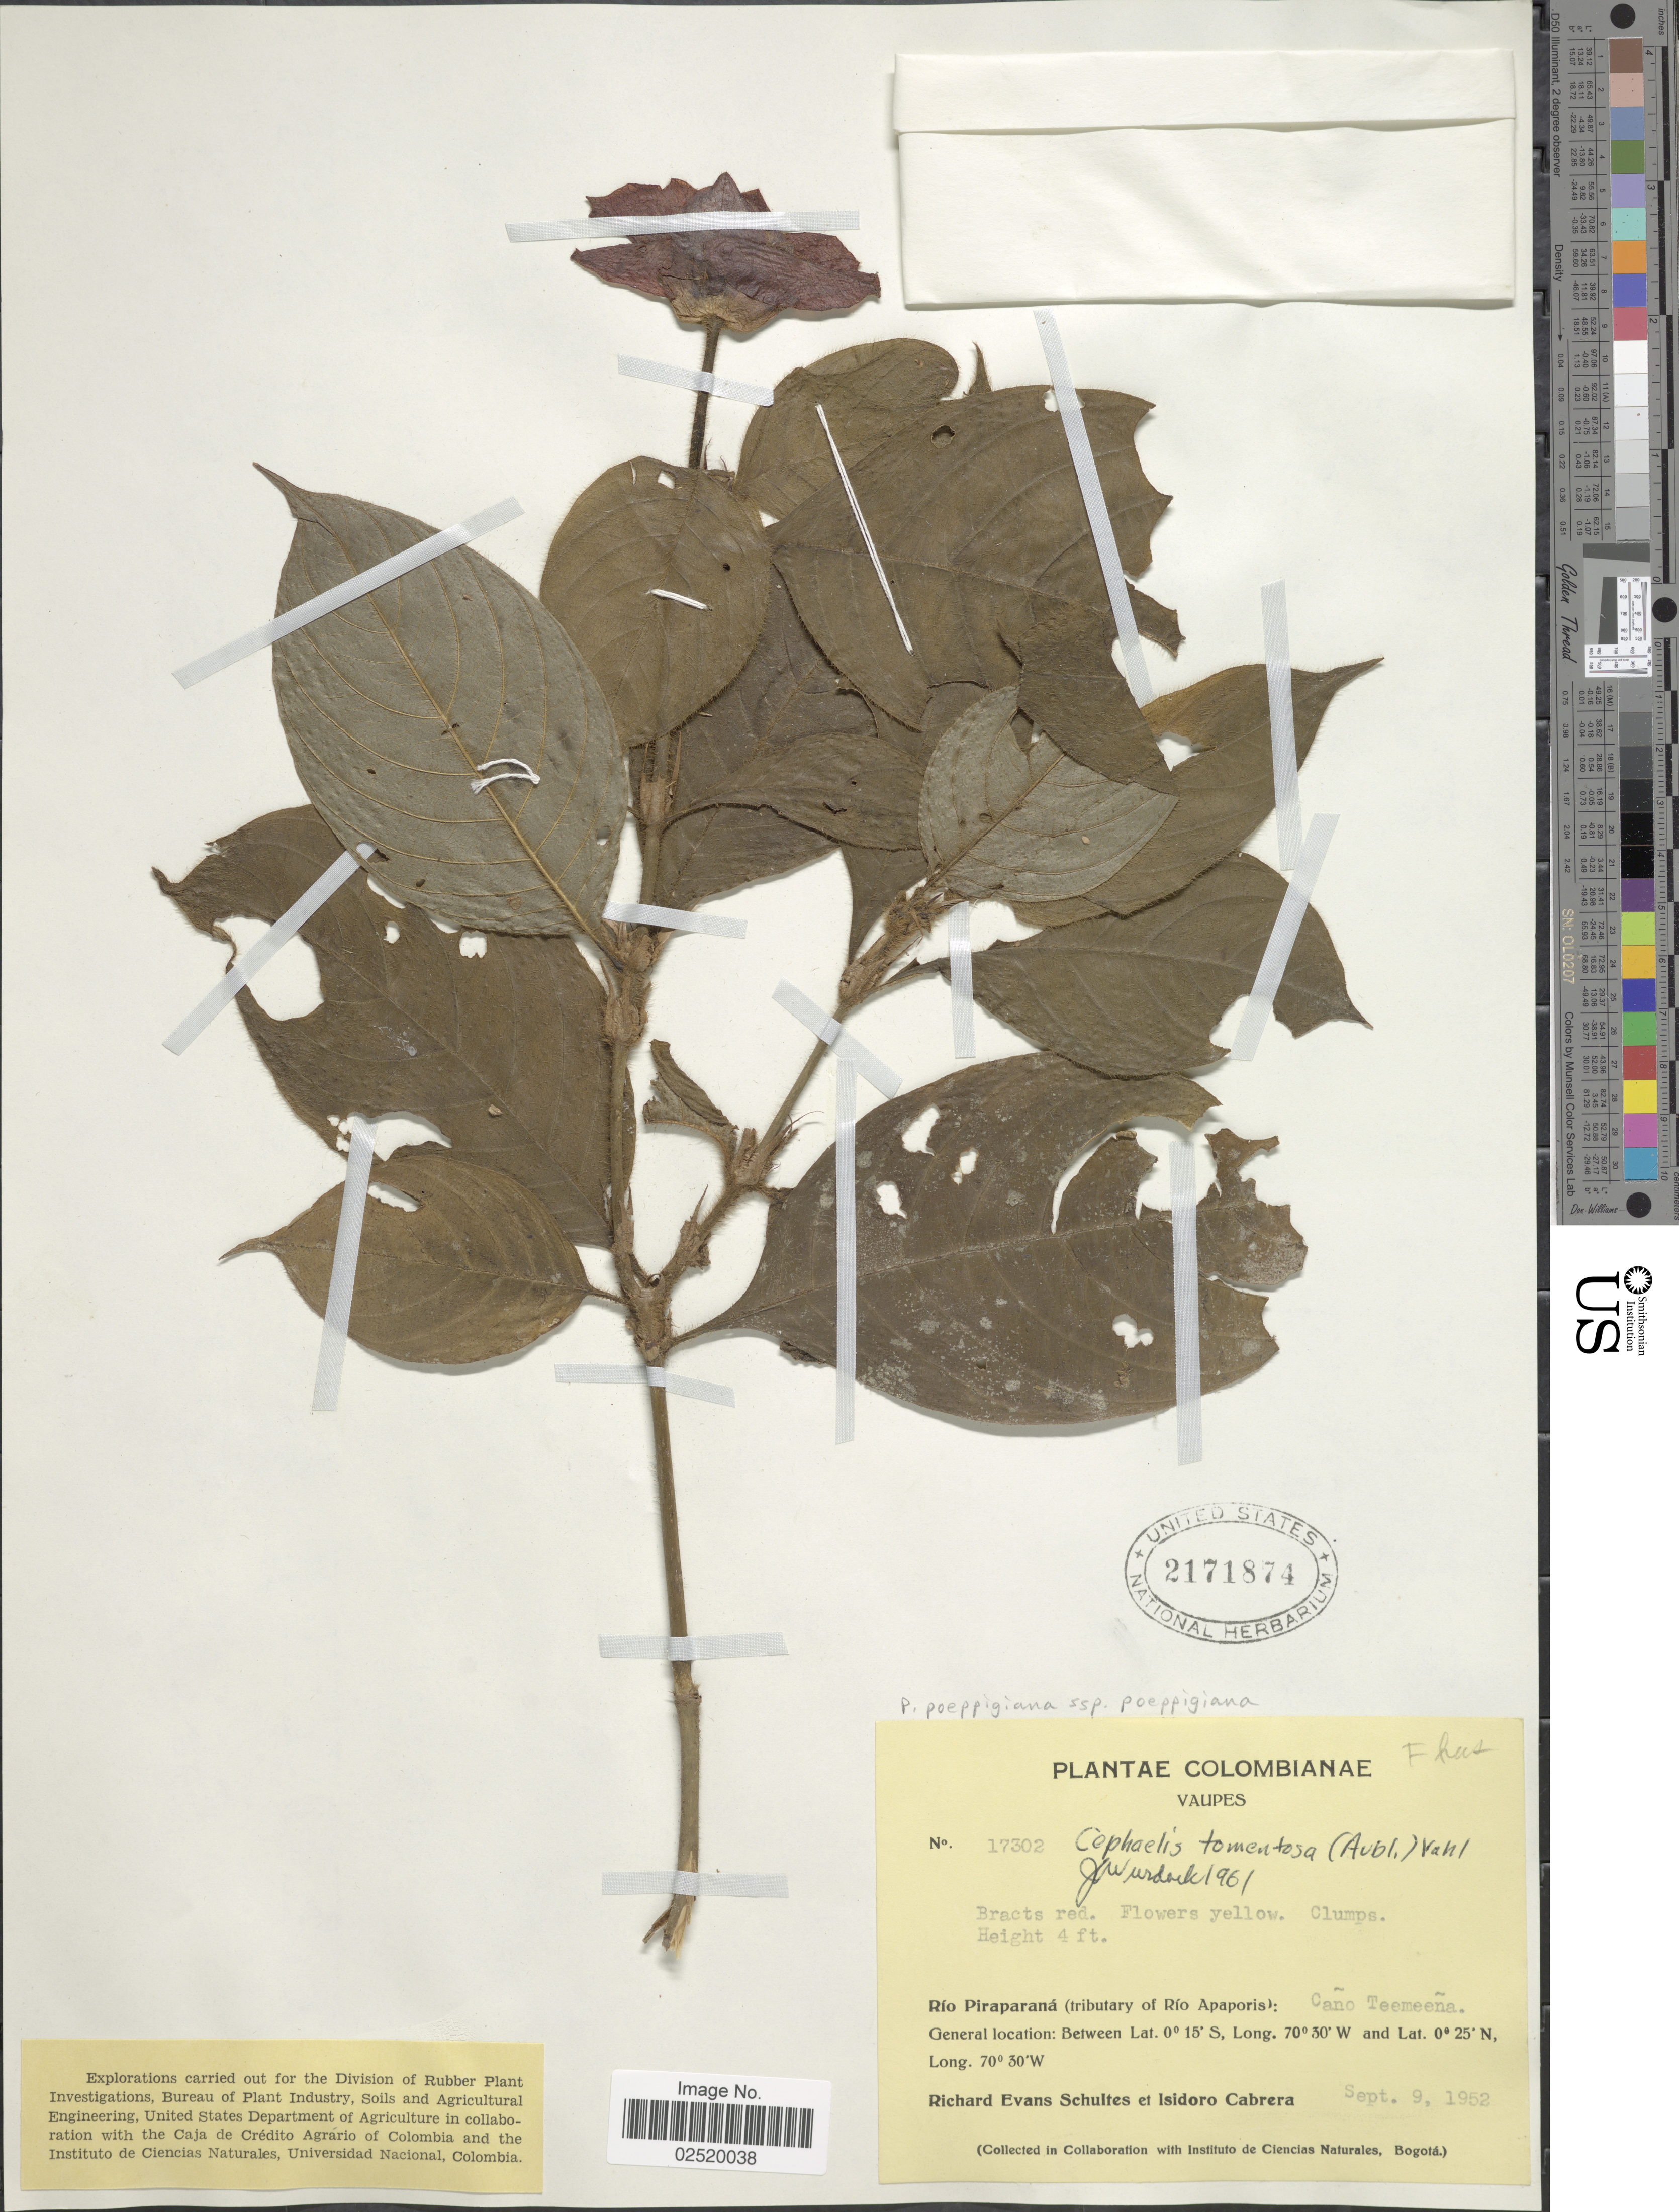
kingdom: Plantae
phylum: Tracheophyta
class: Magnoliopsida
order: Gentianales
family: Rubiaceae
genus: Psychotria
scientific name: Psychotria poeppigiana subsp. poeppigiana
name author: Müll. Arg.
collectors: R. E. Schultes & I. Cabrera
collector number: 17302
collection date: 1952-09-09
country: Colombia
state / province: Vaupés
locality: Vaupes, Rio Piraparana (tributary of Rio Apaporis, Cano Teemeena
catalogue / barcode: US 2171874